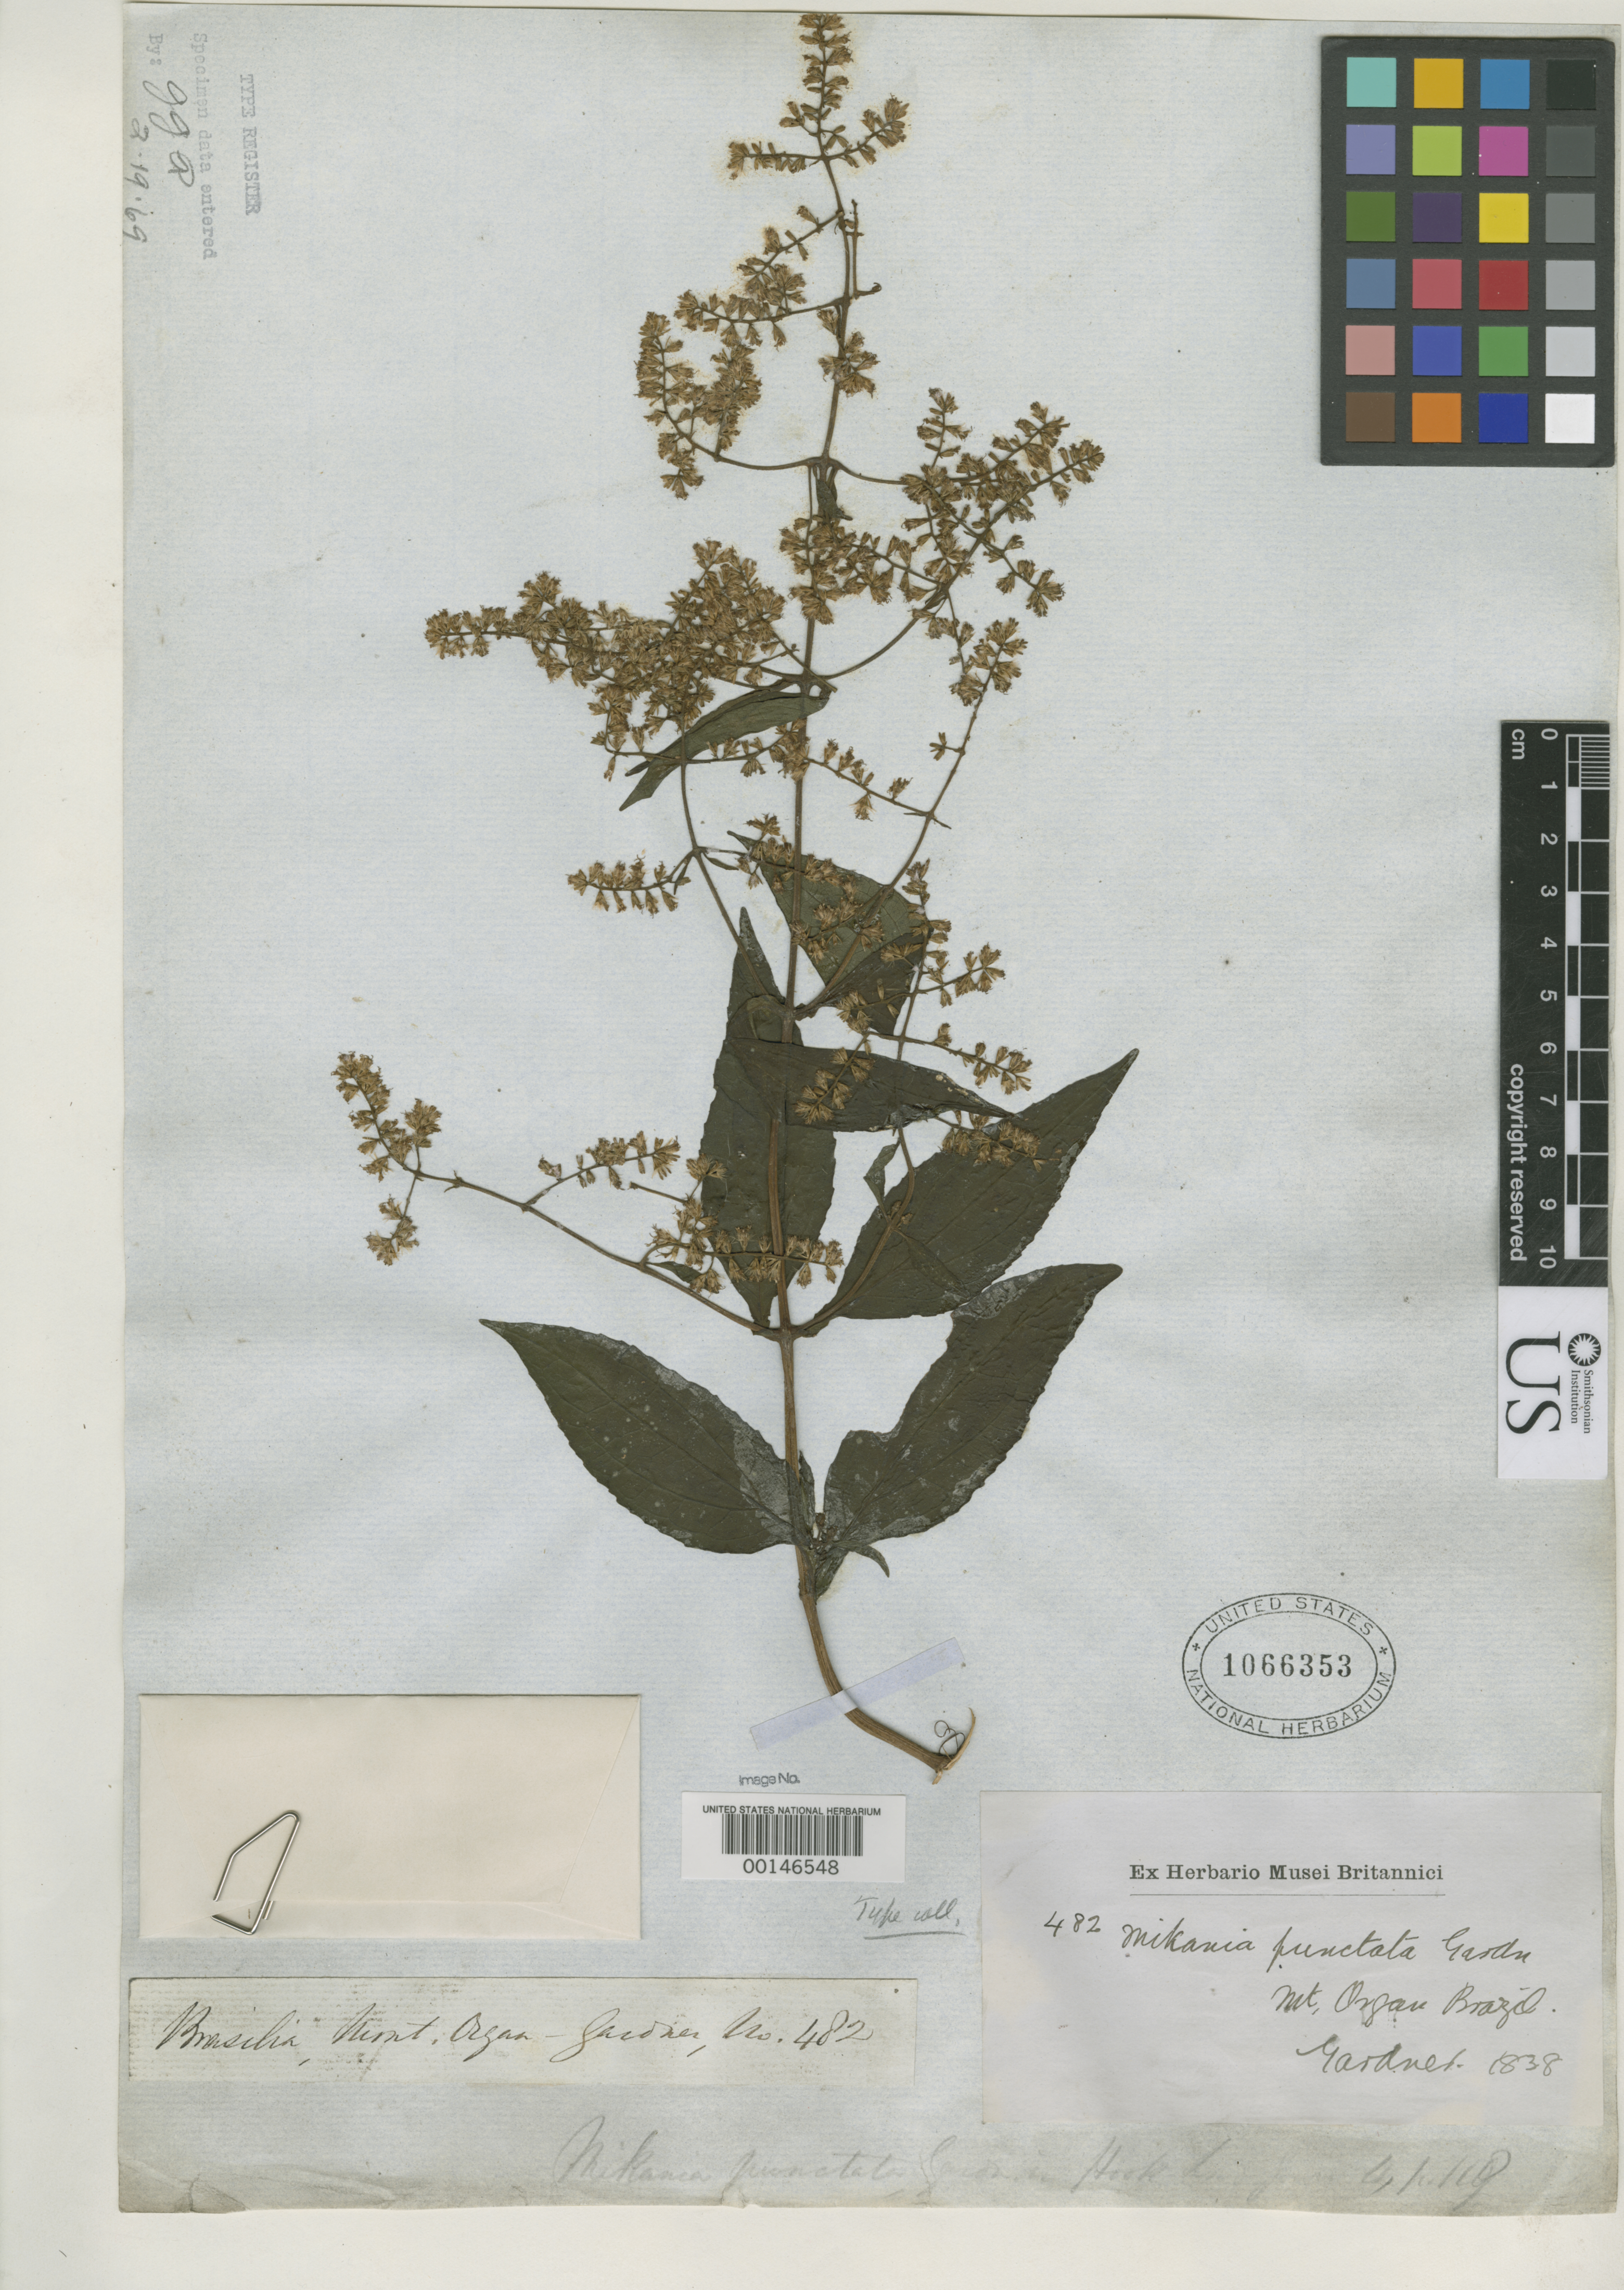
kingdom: Plantae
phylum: Tracheophyta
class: Magnoliopsida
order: Asterales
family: Asteraceae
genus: Mikania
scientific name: Mikania punctata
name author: Gardner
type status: Isotype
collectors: G. Gardner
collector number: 482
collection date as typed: Feb 1838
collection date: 1838-02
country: Brazil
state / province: Rio de Janeiro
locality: Organ Mts.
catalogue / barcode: US 1066353